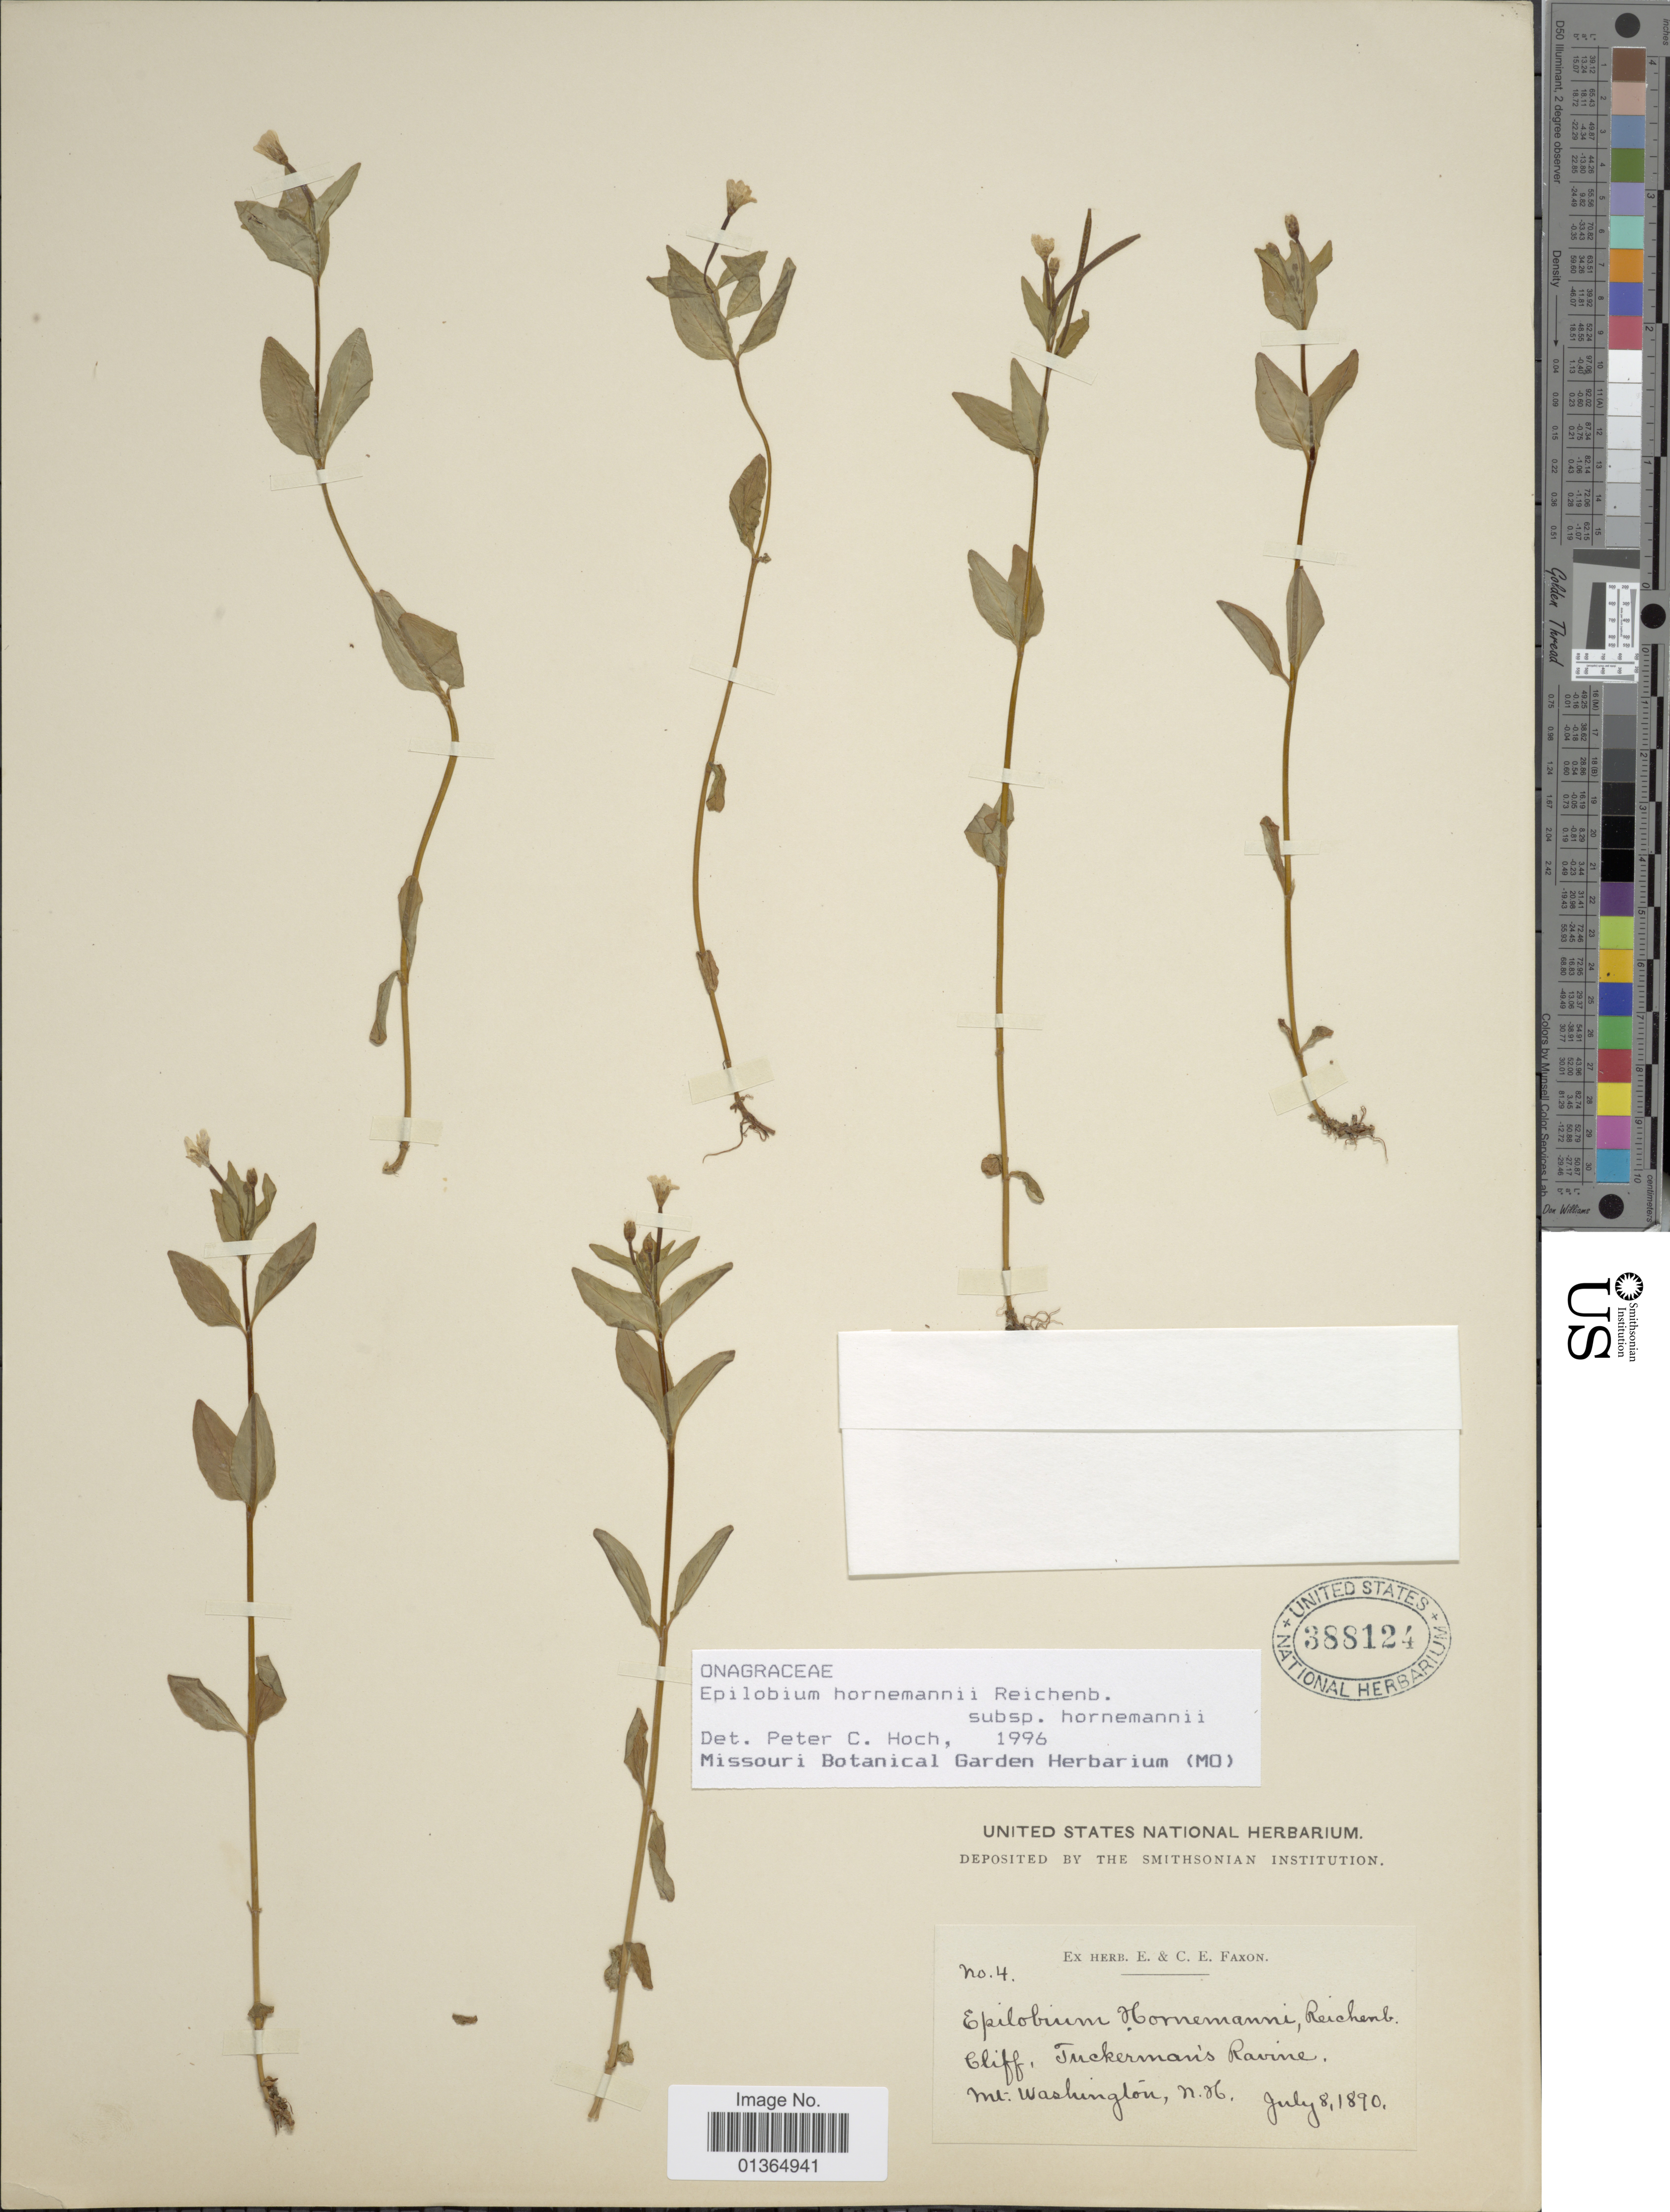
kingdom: Plantae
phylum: Tracheophyta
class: Magnoliopsida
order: Myrtales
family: Onagraceae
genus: Epilobium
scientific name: Epilobium hornemannii subsp. hornemannii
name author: Rchb.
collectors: ex herb. E. & C.E. Faxon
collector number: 4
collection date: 1890-07-08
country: United States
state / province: Washington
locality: Cliff, Tuckerman's Ravine.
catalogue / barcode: US 388124